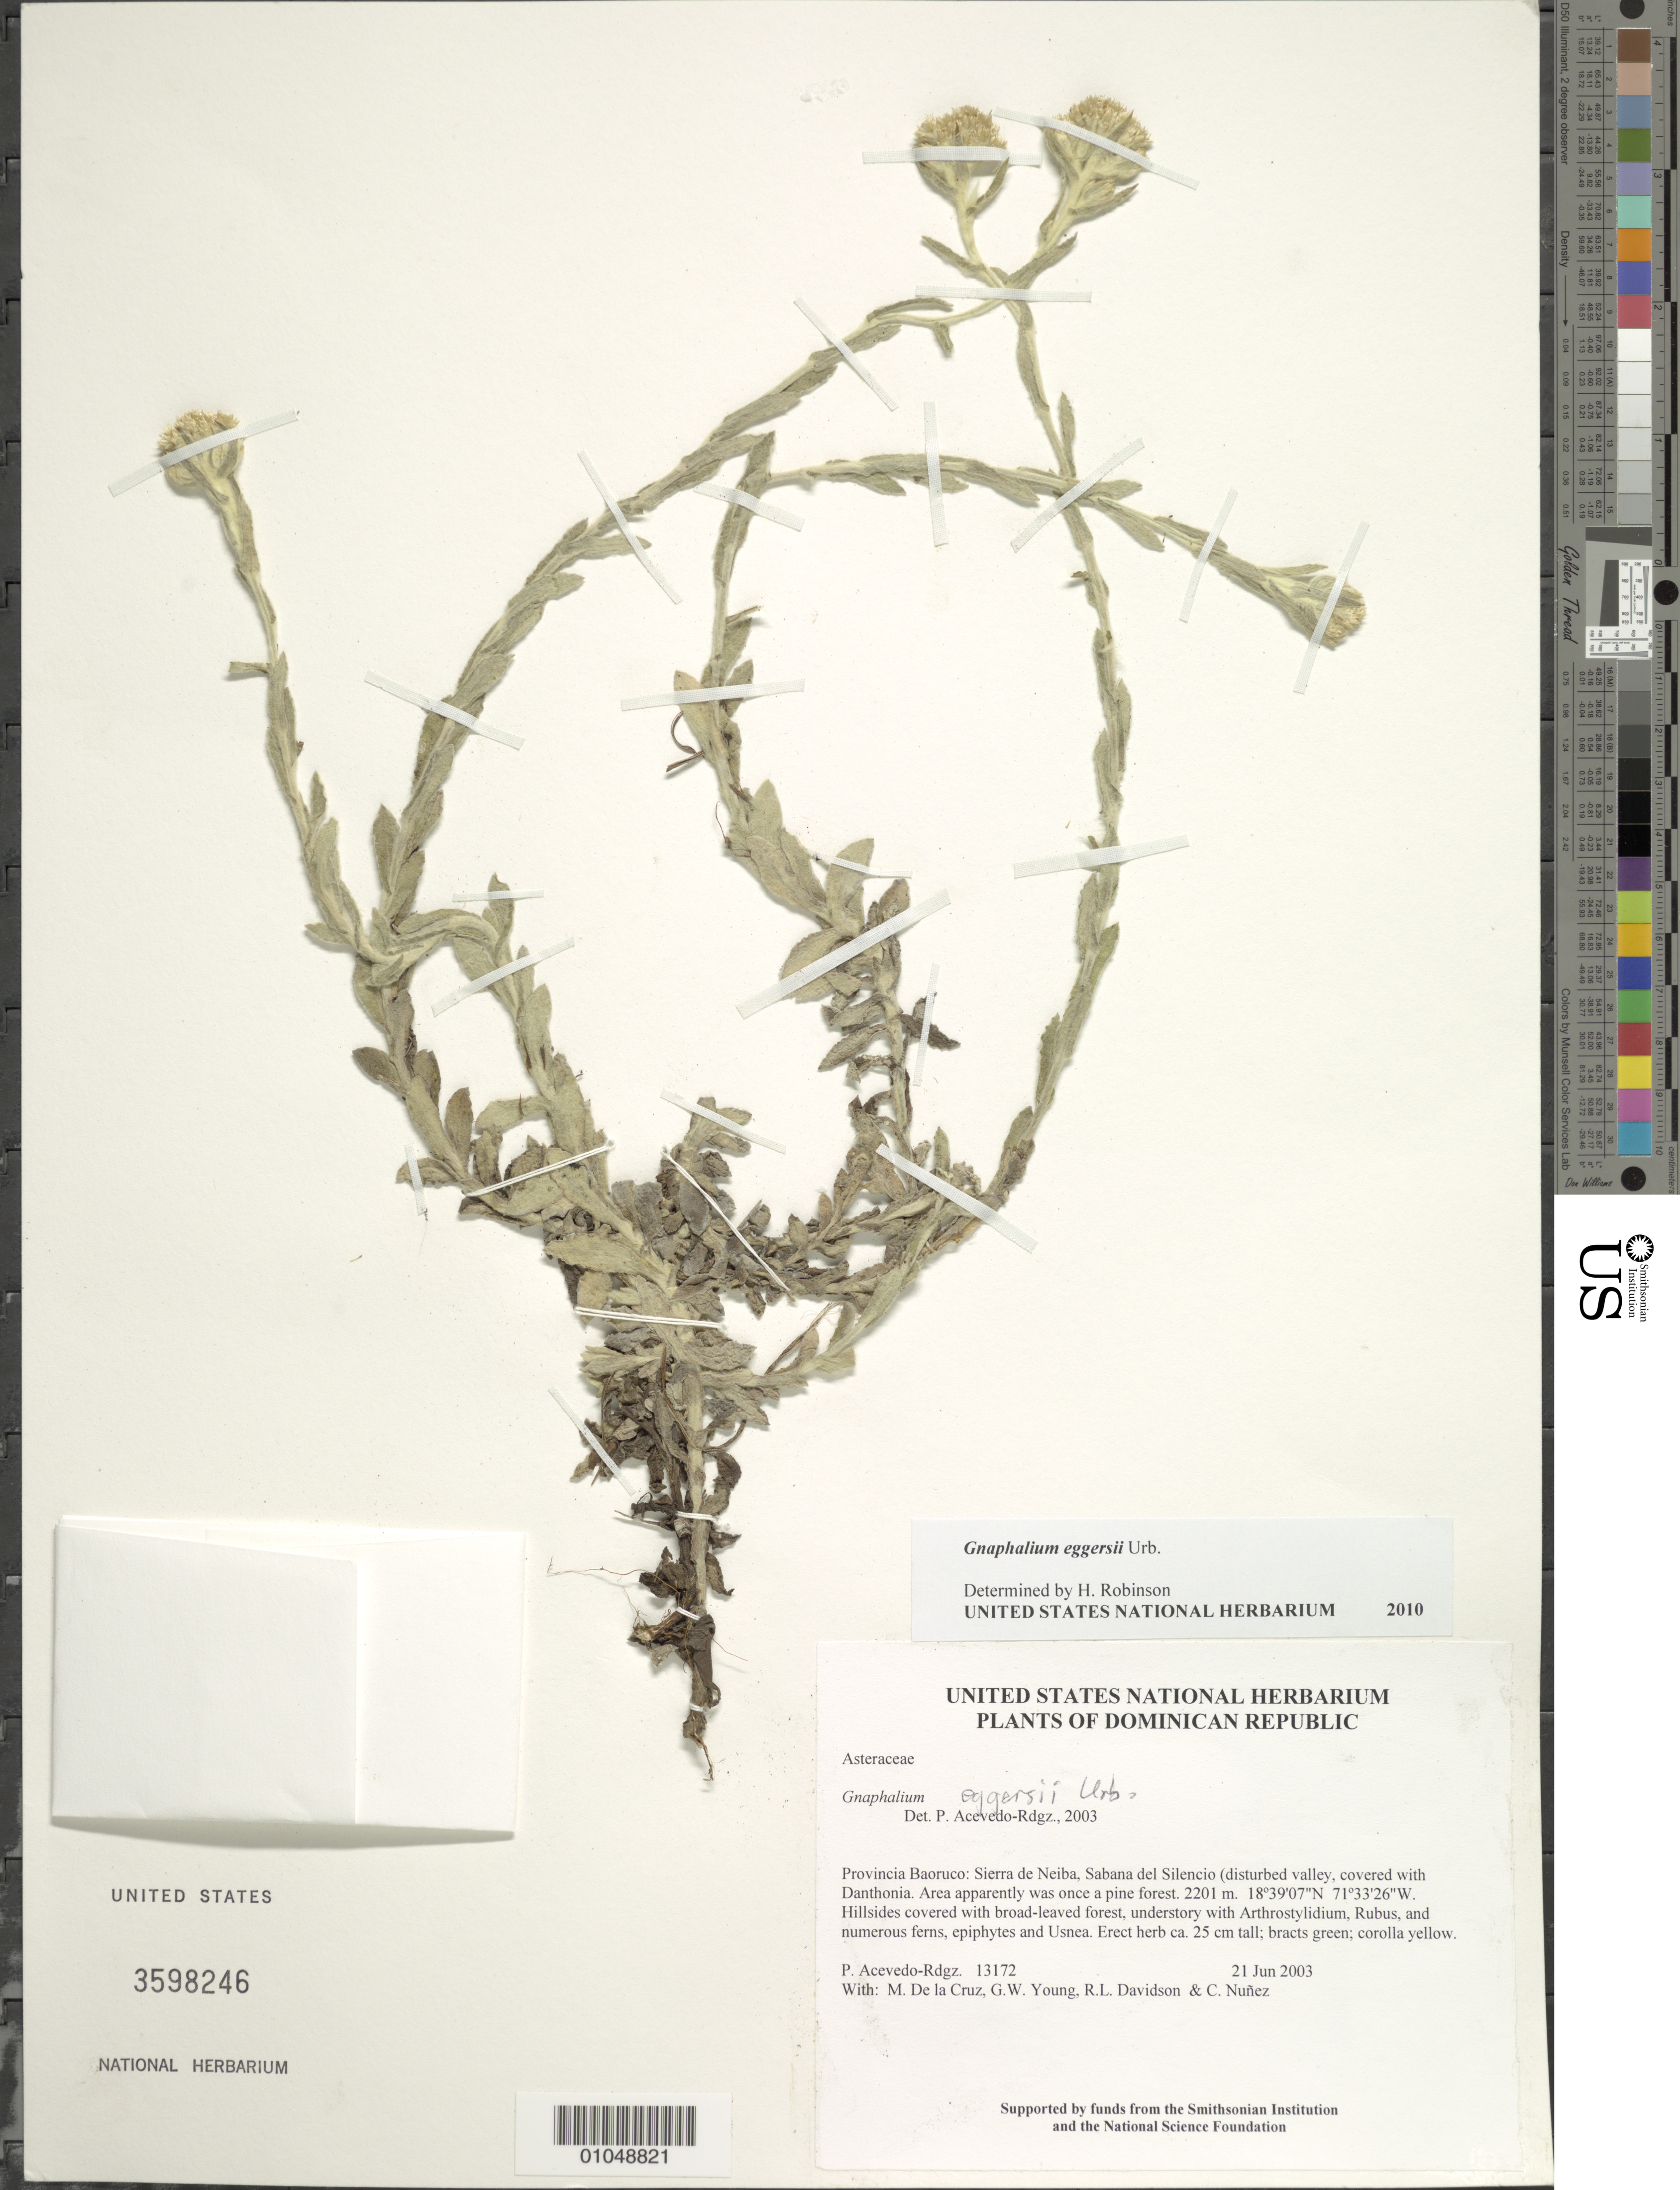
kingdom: Plantae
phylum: Tracheophyta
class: Magnoliopsida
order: Asterales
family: Asteraceae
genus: Pseudognaphalium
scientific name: Pseudognaphalium eggersii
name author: (Urb.) Anderb.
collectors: P. Acevedo-Rodr., M. de la Cruz, J. Rawlins, G. Young, R. Davidson & C. Nunez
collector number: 13172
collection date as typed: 21 Jun 2003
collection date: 2003-06-21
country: Dominican Republic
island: Hispaniola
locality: Provincia Baoruco: Sierra de Neiba, Sabana del Silencio (disturbed valley, covered with Danthonia. Area apparently was once a pine forest.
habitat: Hillsides covered with broad-leaved forest, understory with Arthrostylidium, Rubus, and numerous ferns, epiphytes and Usnea.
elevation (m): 2201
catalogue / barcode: US 3598246